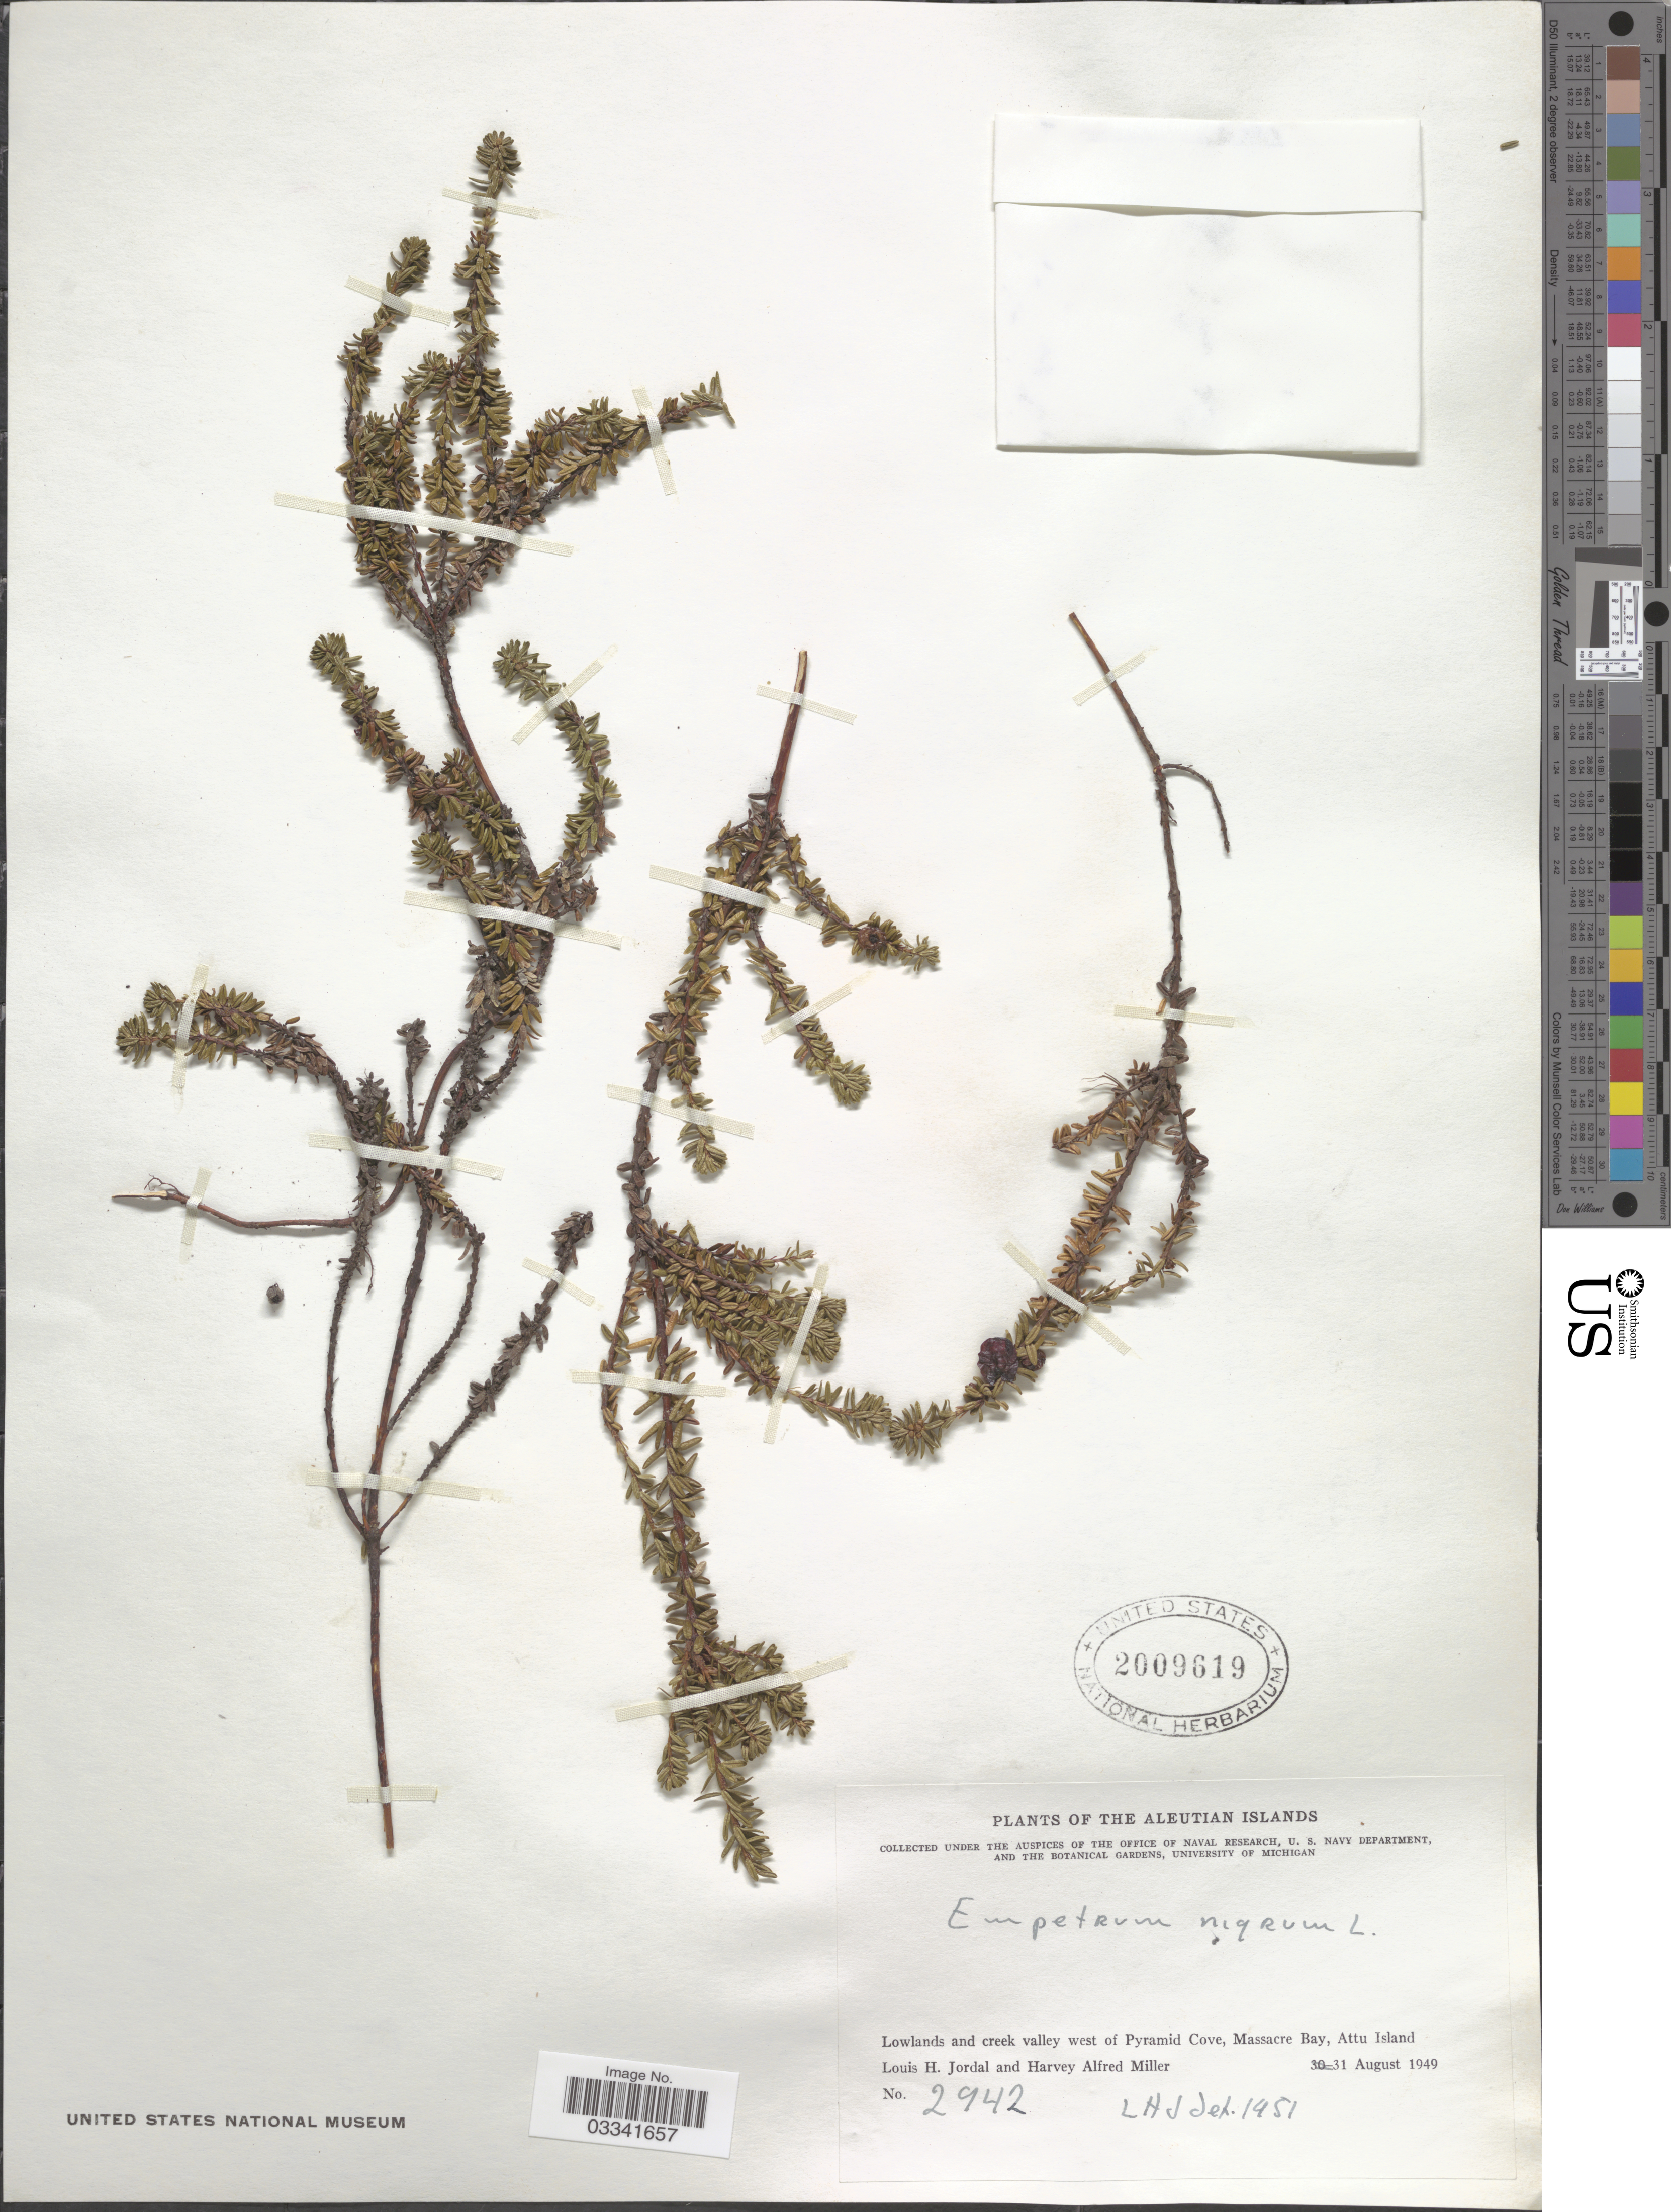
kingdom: Plantae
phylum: Tracheophyta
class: Magnoliopsida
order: Ericales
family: Ericaceae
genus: Empetrum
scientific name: Empetrum nigrum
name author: L.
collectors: L. Jordal & H. A. Miller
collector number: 2942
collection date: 1949-08-31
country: United States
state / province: Alaska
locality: The Aleutian Islands. Lowlands and creek valley west of Pyramid Cove, Massacre Bay, Attu Island.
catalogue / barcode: US 2009619